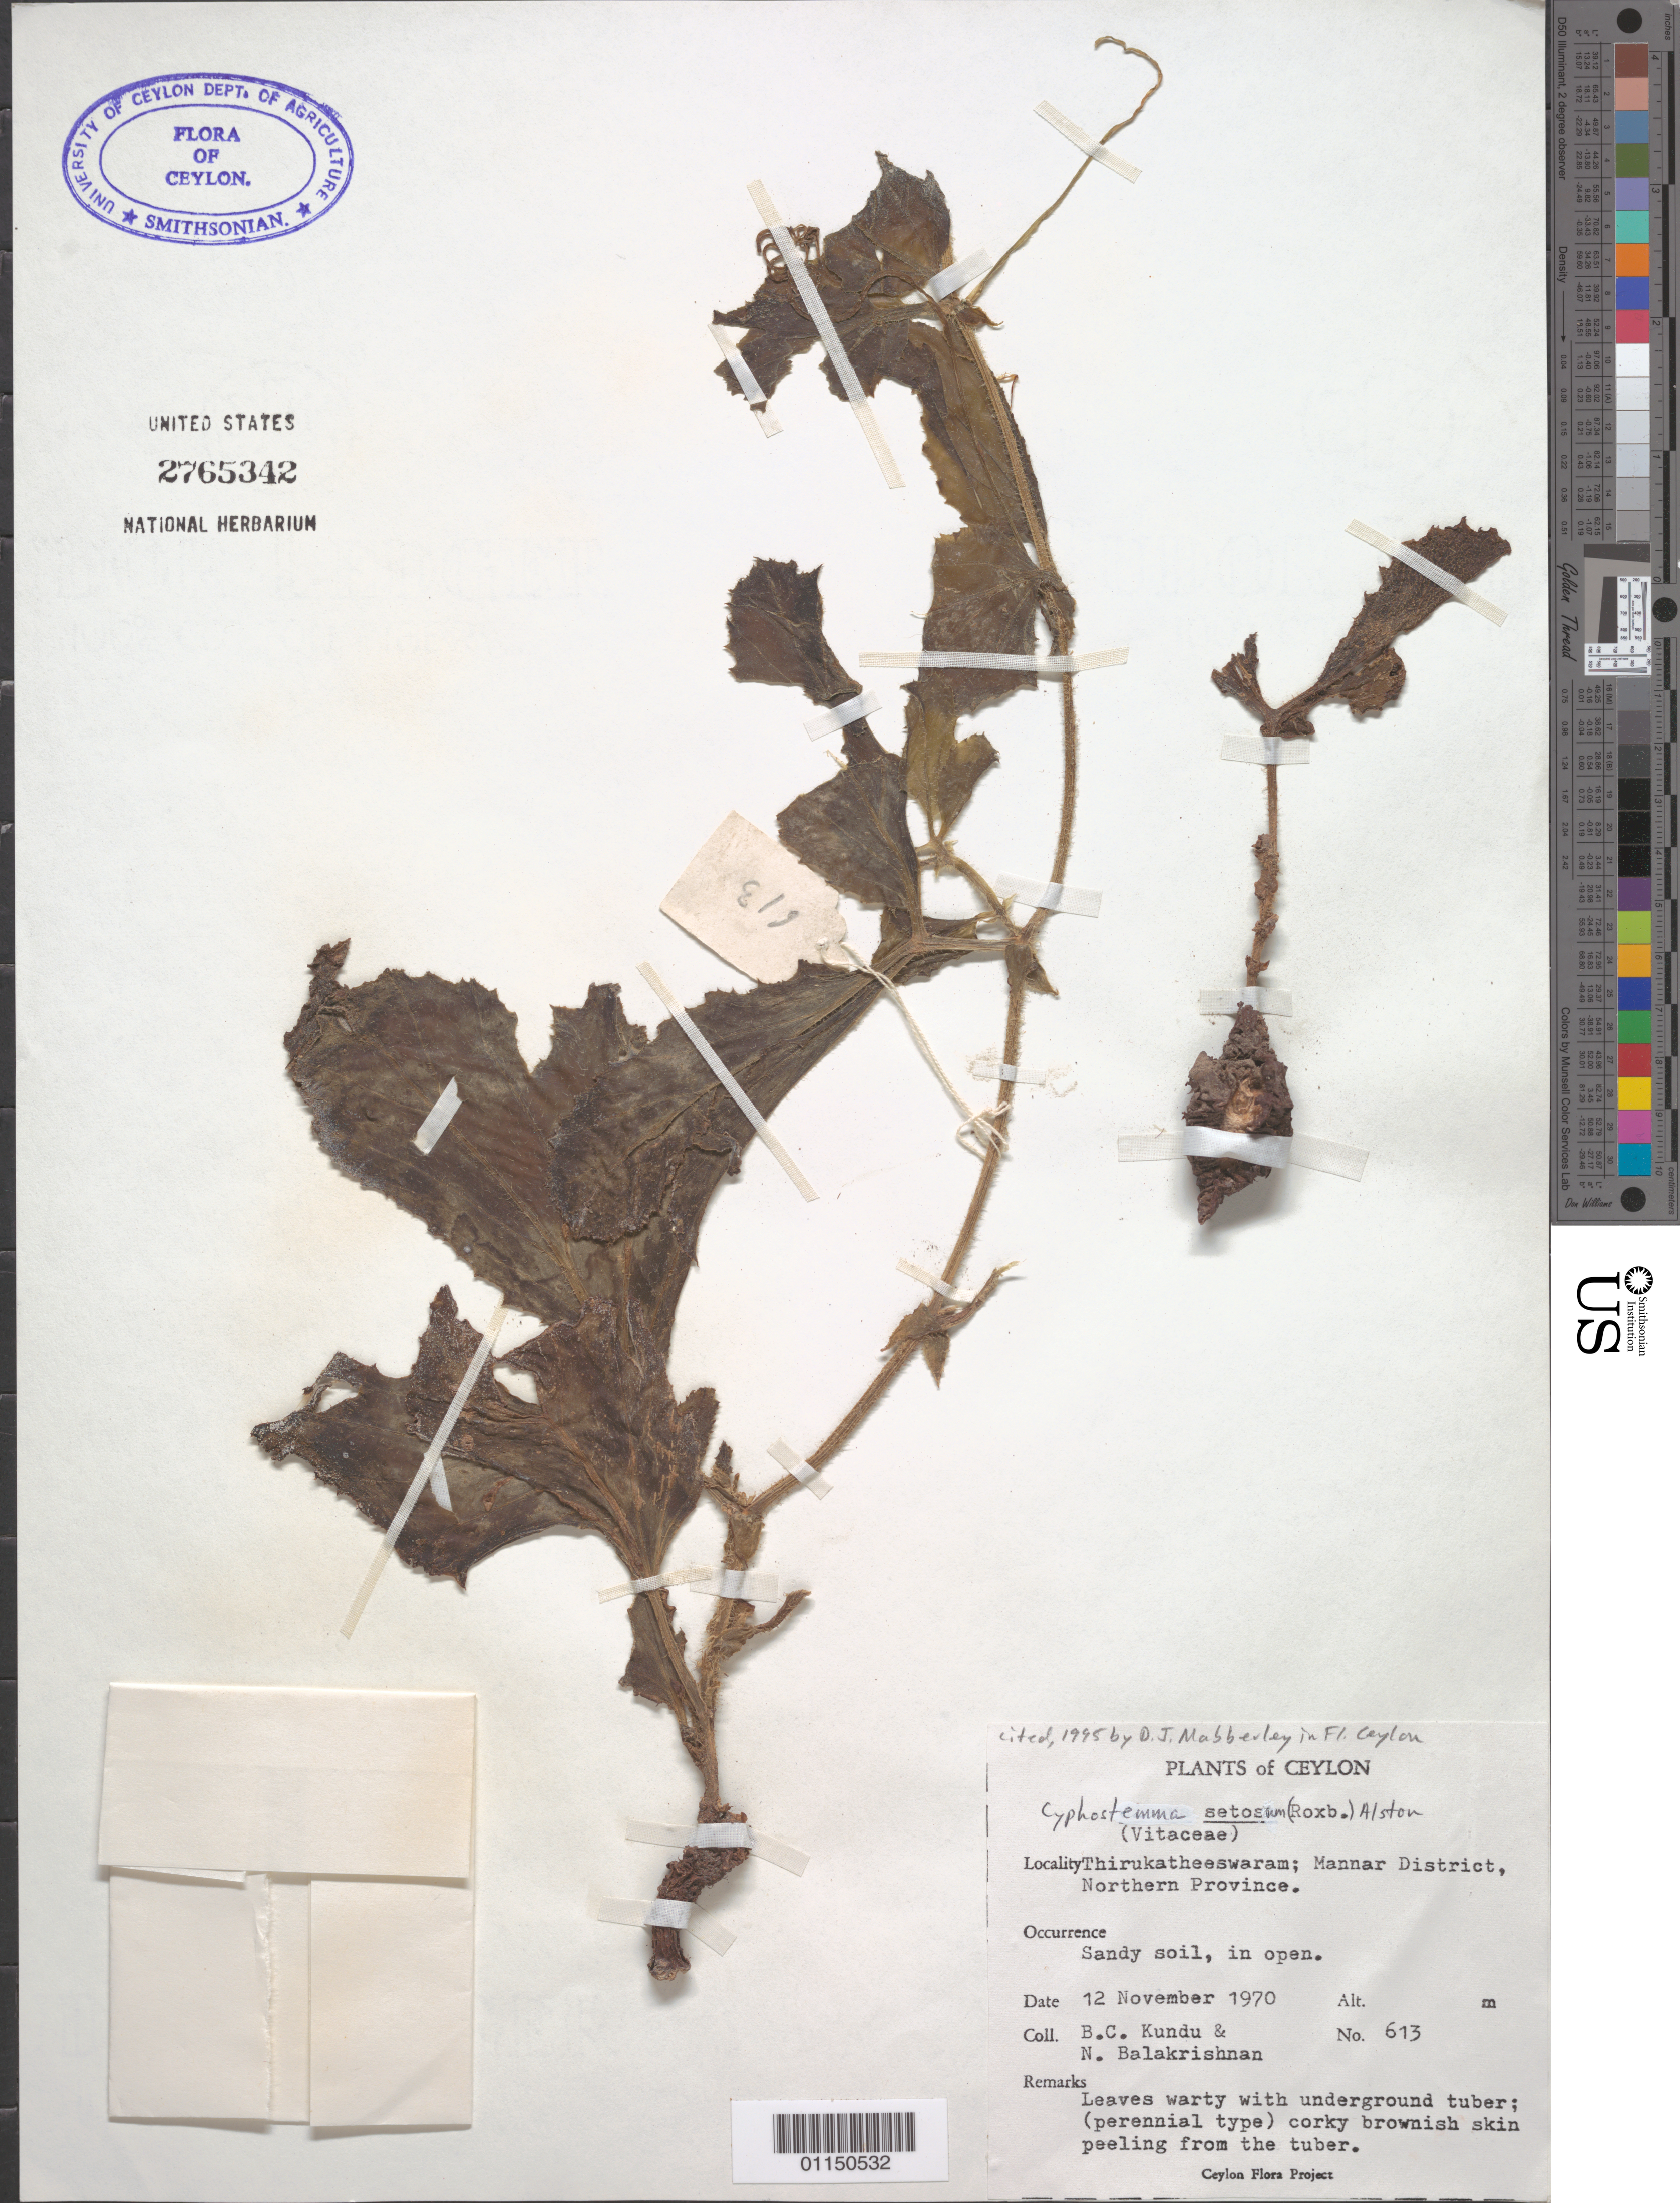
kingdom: Plantae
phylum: Tracheophyta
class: Magnoliopsida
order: Vitales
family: Vitaceae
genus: Cyphostemma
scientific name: Cyphostemma setosum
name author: (Roxb.) Alston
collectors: B. C. Kundu & N. P. Balakrishnan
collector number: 613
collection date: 1970-11-12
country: Sri Lanka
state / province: Northern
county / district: Mannar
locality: Thirukatheeswaram.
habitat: Sandy soil, in open.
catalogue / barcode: US 2765342